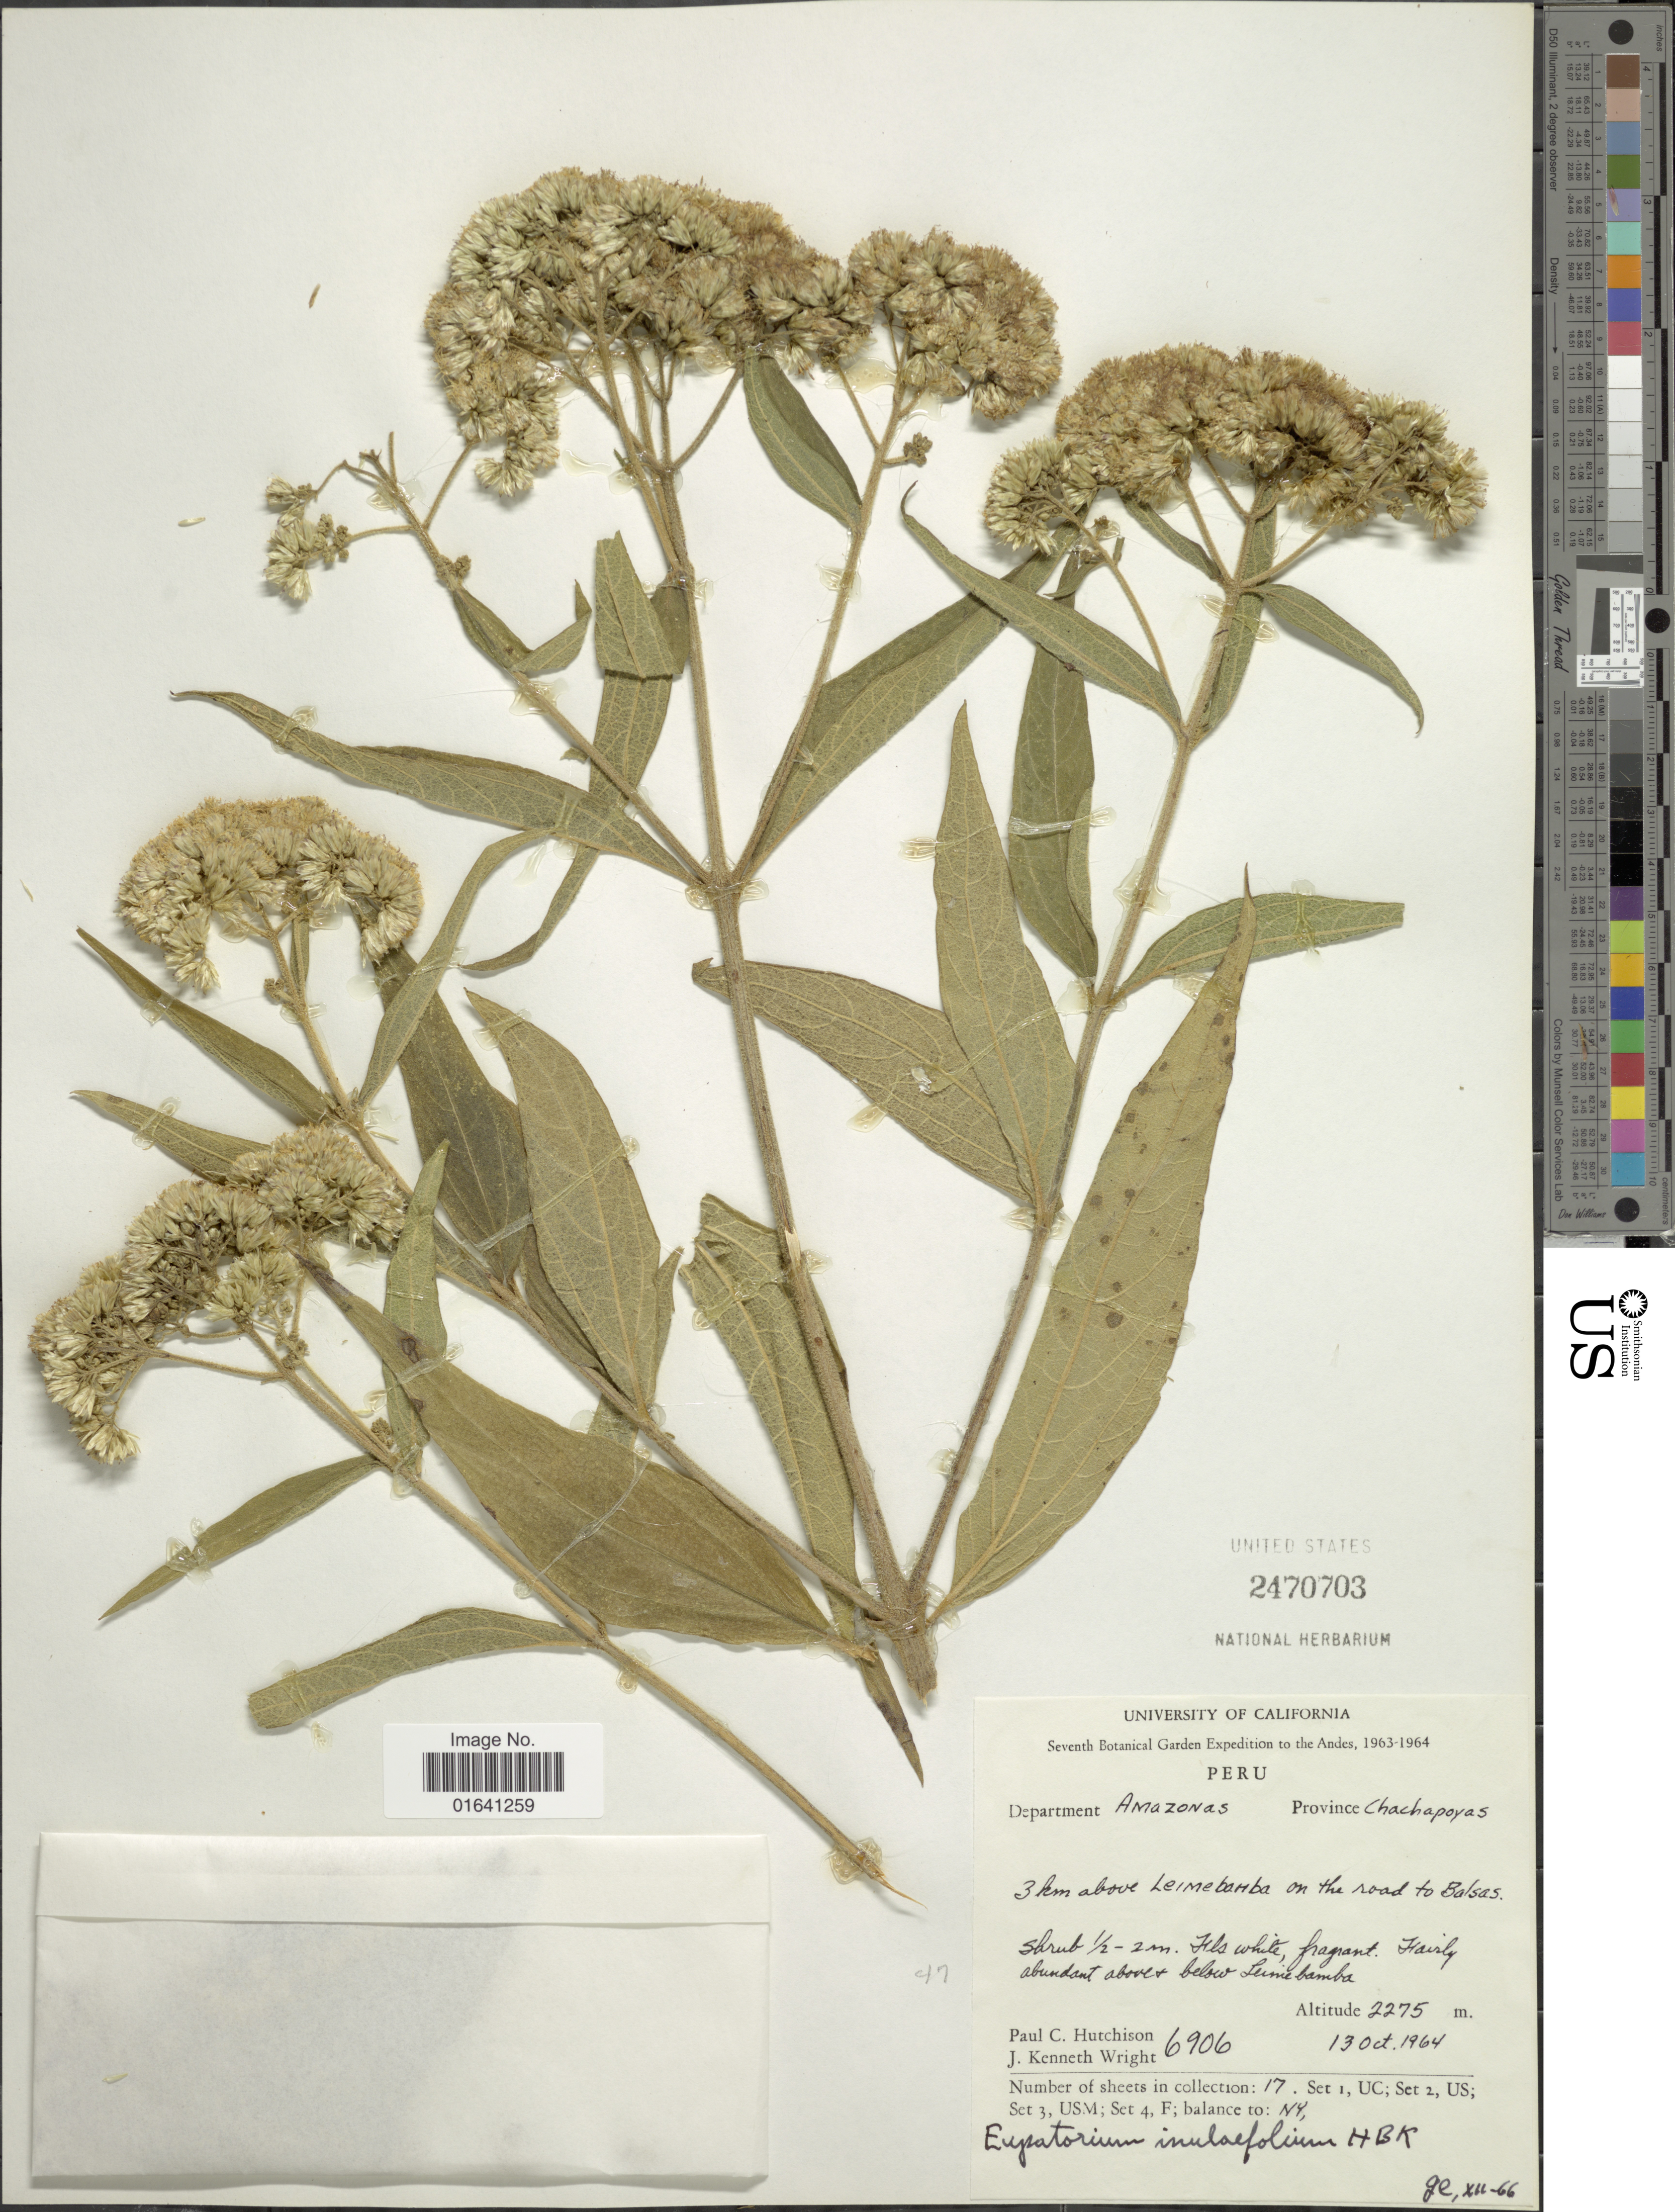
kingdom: Plantae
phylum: Tracheophyta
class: Magnoliopsida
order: Asterales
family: Asteraceae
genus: Austroeupatorium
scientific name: Austroeupatorium inulaefolium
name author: (Kunth) R.M. King & H. Rob.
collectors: P. C. Hutchison & J. K. Wright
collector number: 6906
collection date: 1964-10-13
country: Peru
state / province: Amazonas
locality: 3 km. above Leimebamba on the road to Balsas, Province Chachapoyas, Department Amazonas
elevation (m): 2275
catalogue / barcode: US 2470703